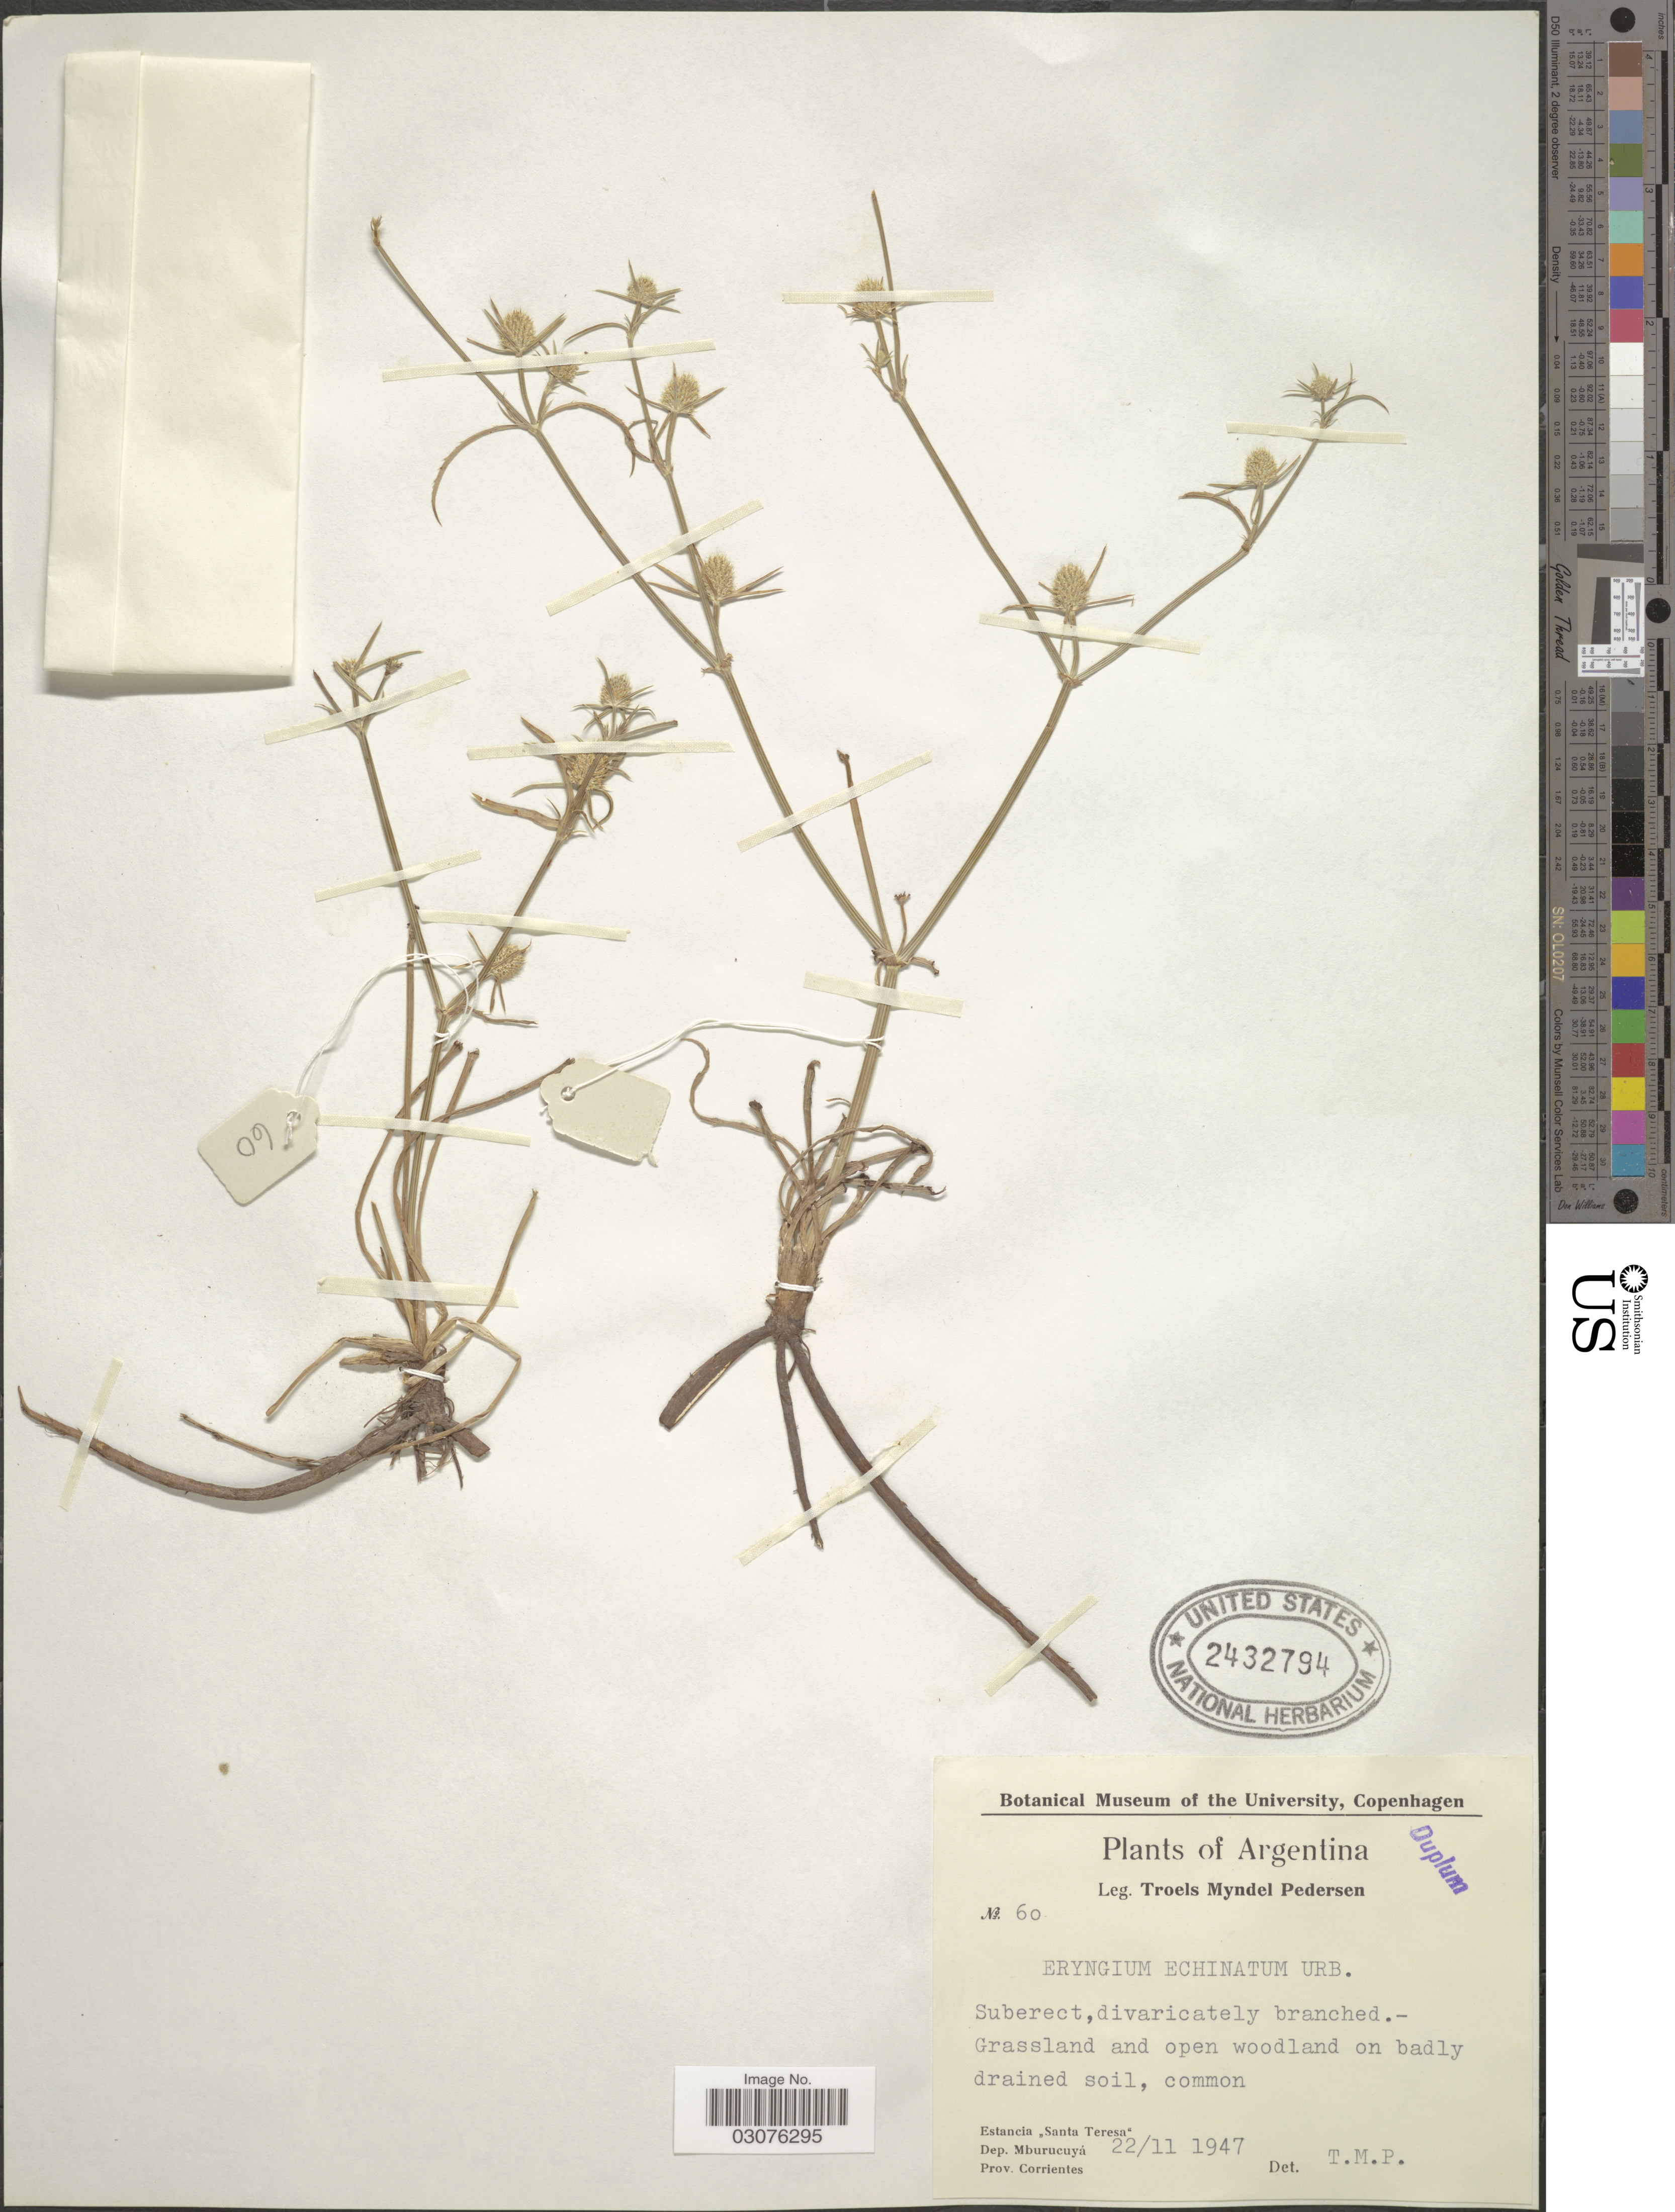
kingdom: Plantae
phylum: Tracheophyta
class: Magnoliopsida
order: Apiales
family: Apiaceae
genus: Eryngium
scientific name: Eryngium echinatum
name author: Urb.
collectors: T. Pederson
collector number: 60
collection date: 1947-11-22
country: Argentina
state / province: Corrientes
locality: Estancia "Santa Teresa". Dep. Mburucuyá.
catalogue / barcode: US 2432794